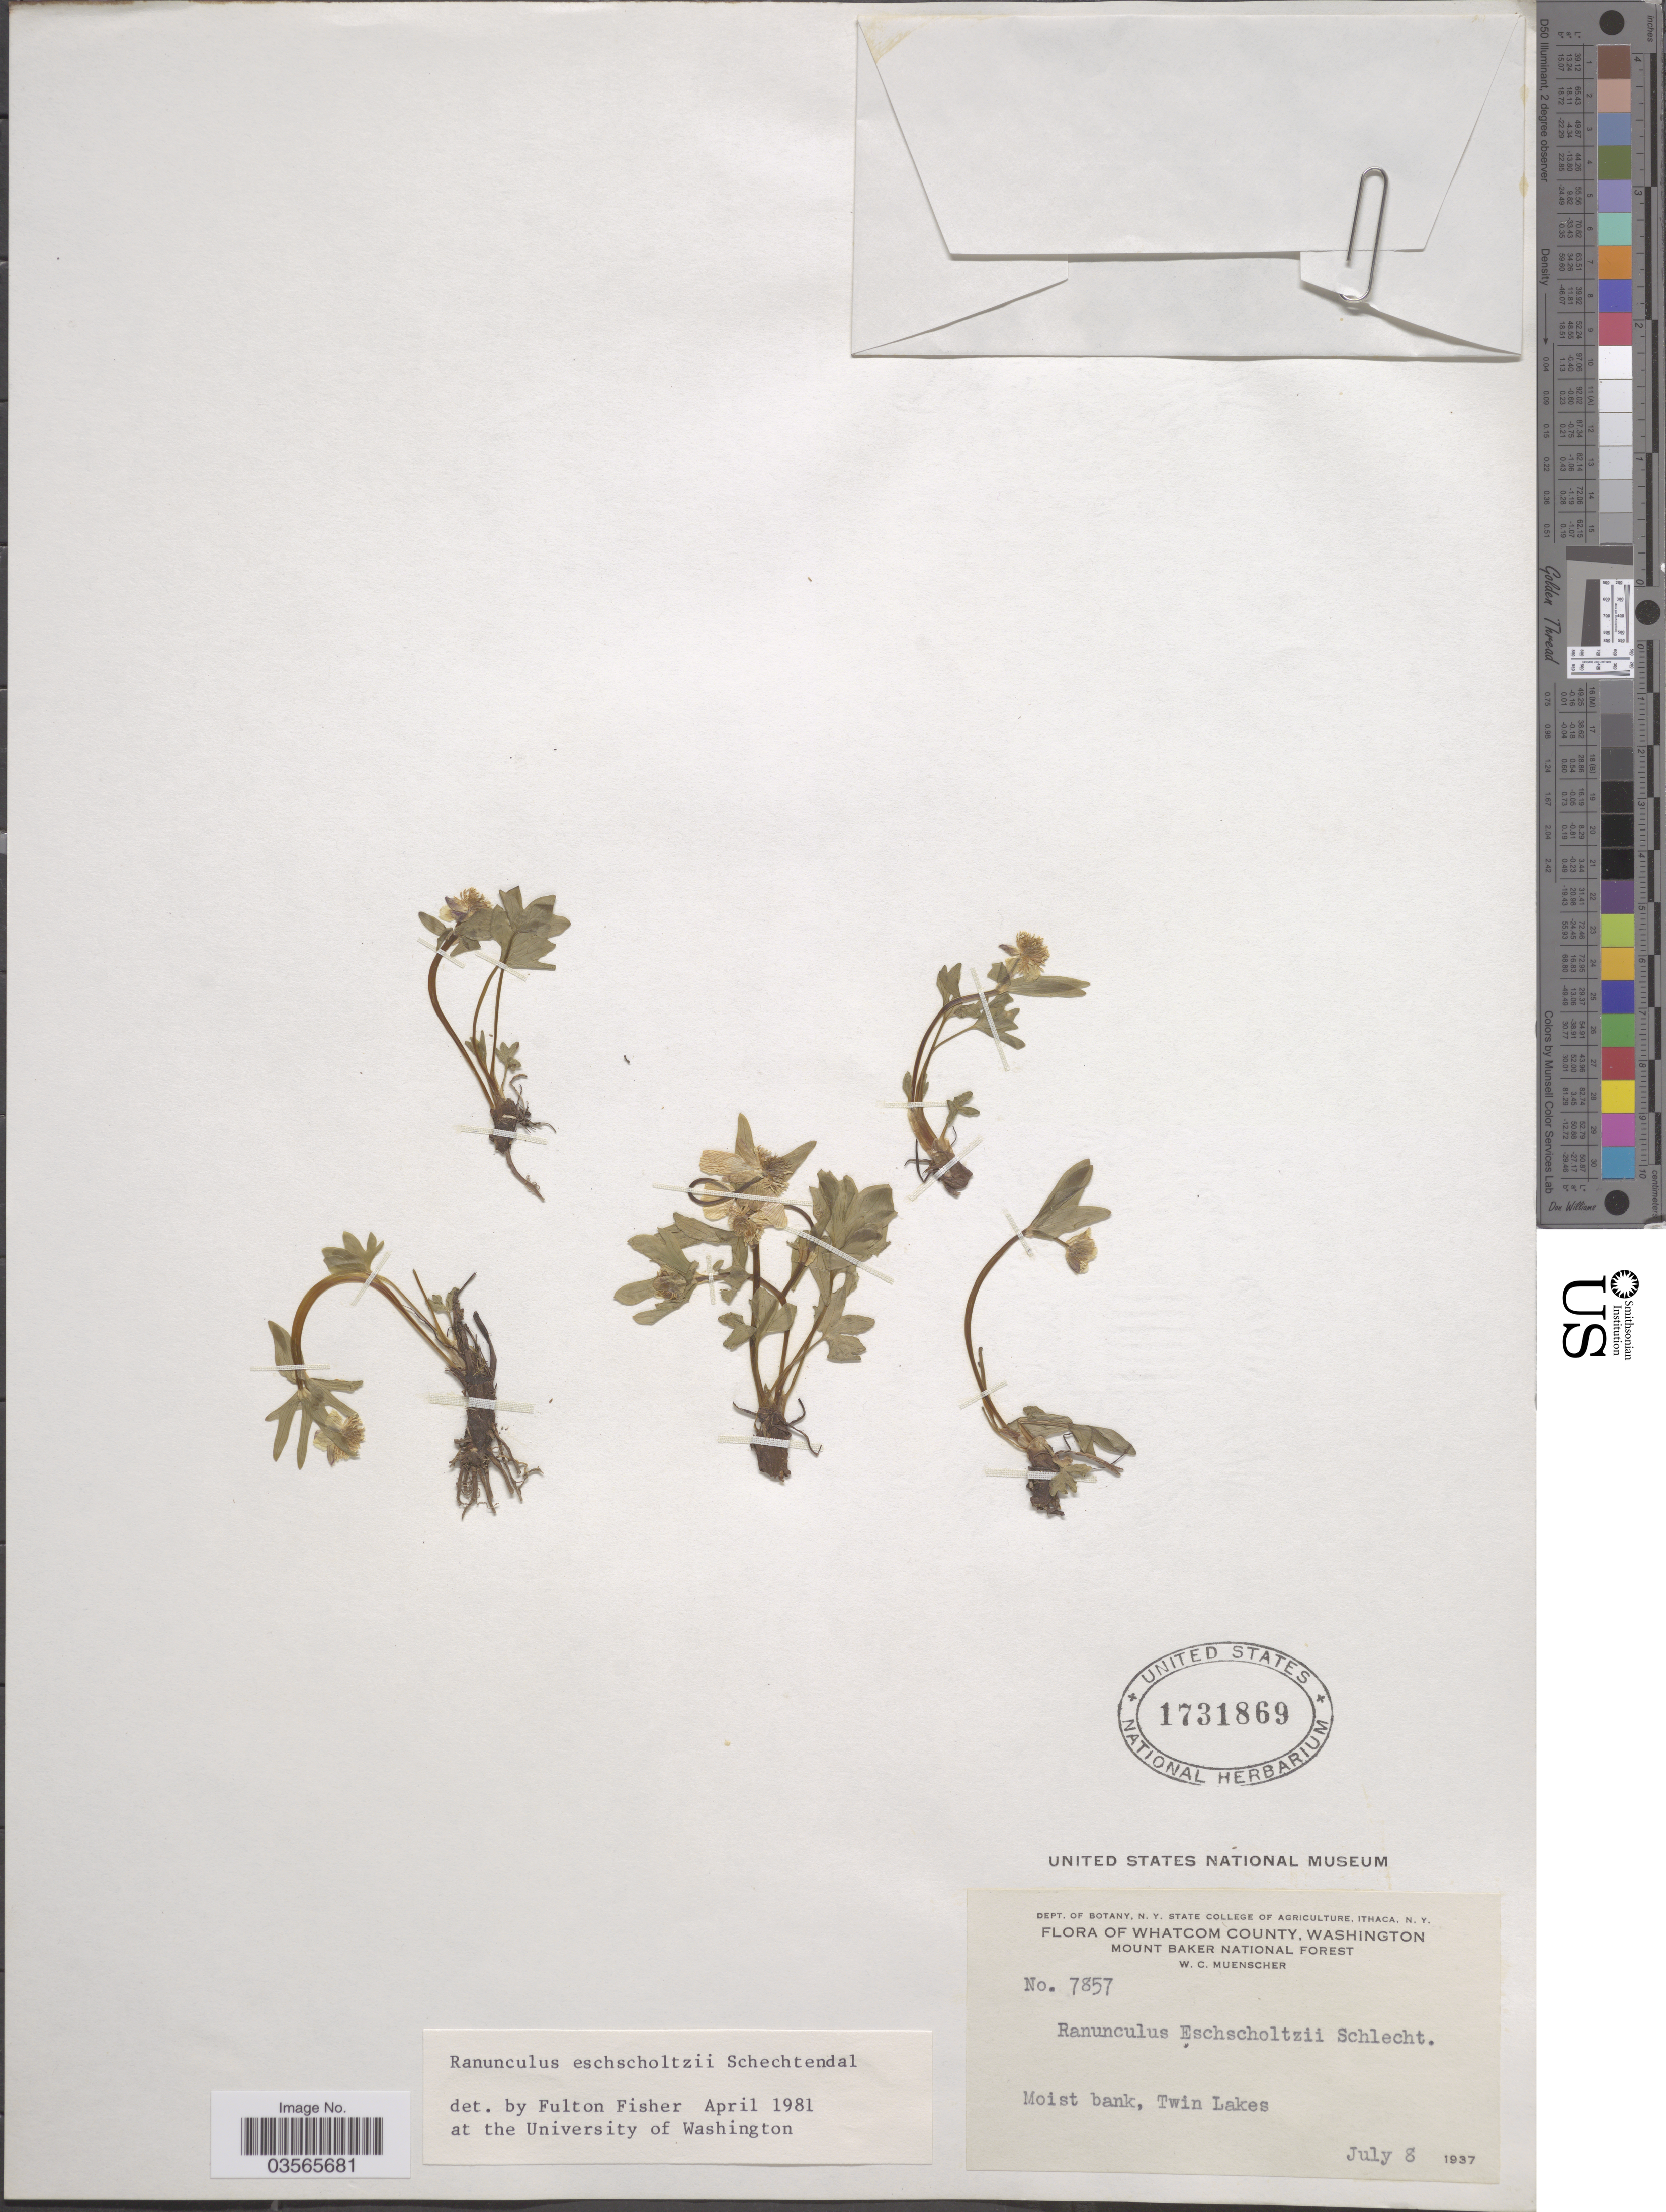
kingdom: Plantae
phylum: Tracheophyta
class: Magnoliopsida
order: Ranunculales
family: Ranunculaceae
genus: Ranunculus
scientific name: Ranunculus eschscholtzii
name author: Schltdl.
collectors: W. Muenscher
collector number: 7857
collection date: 1937-07-08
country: United States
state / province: Washington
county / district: Whatcom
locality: Whatcom County. Mount Baker National Forest. Moist bank, Twin Lakes.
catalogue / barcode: US 1731869